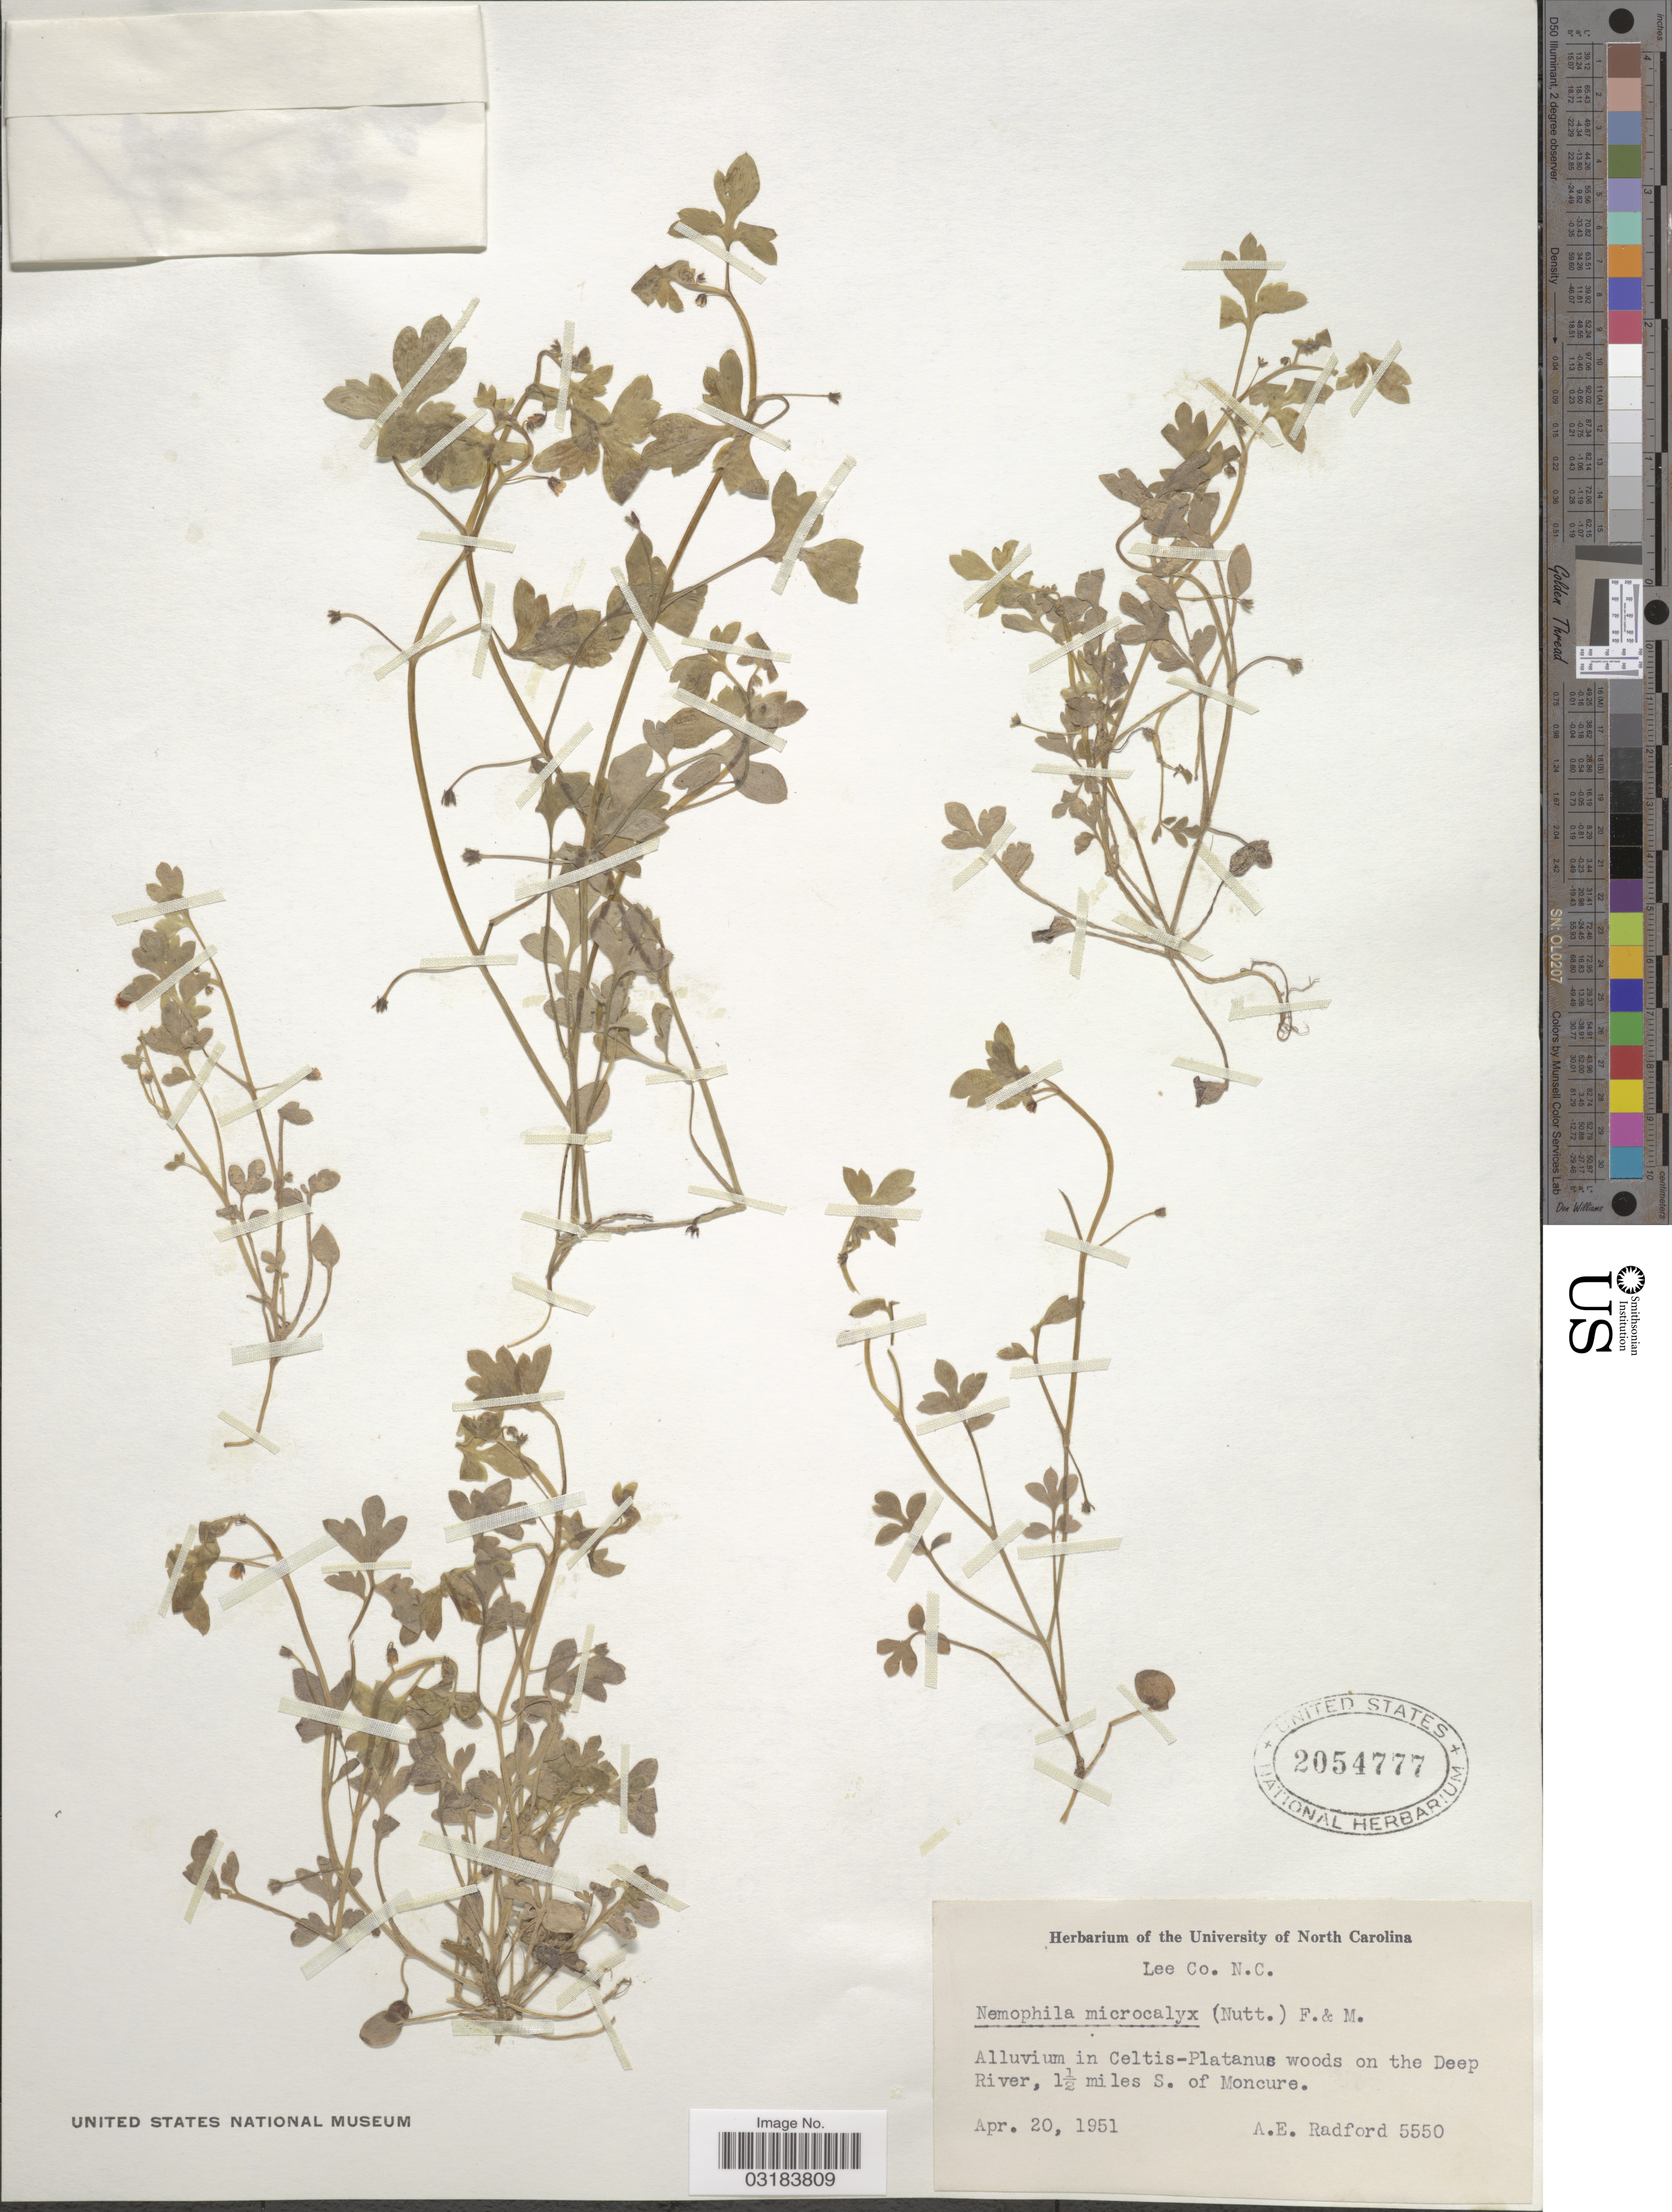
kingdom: Plantae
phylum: Tracheophyta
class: Magnoliopsida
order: Boraginales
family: Hydrophyllaceae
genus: Nemophila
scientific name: Nemophila microcalyx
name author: (Nutt.) Fisch. & C.A. Mey.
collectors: A. E. Radford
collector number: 5550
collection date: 1951-04-20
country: United States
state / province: North Carolina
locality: Lee Co. N. C. On the Deep River, 1½ miles S. of Moncure.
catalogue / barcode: US 2054777